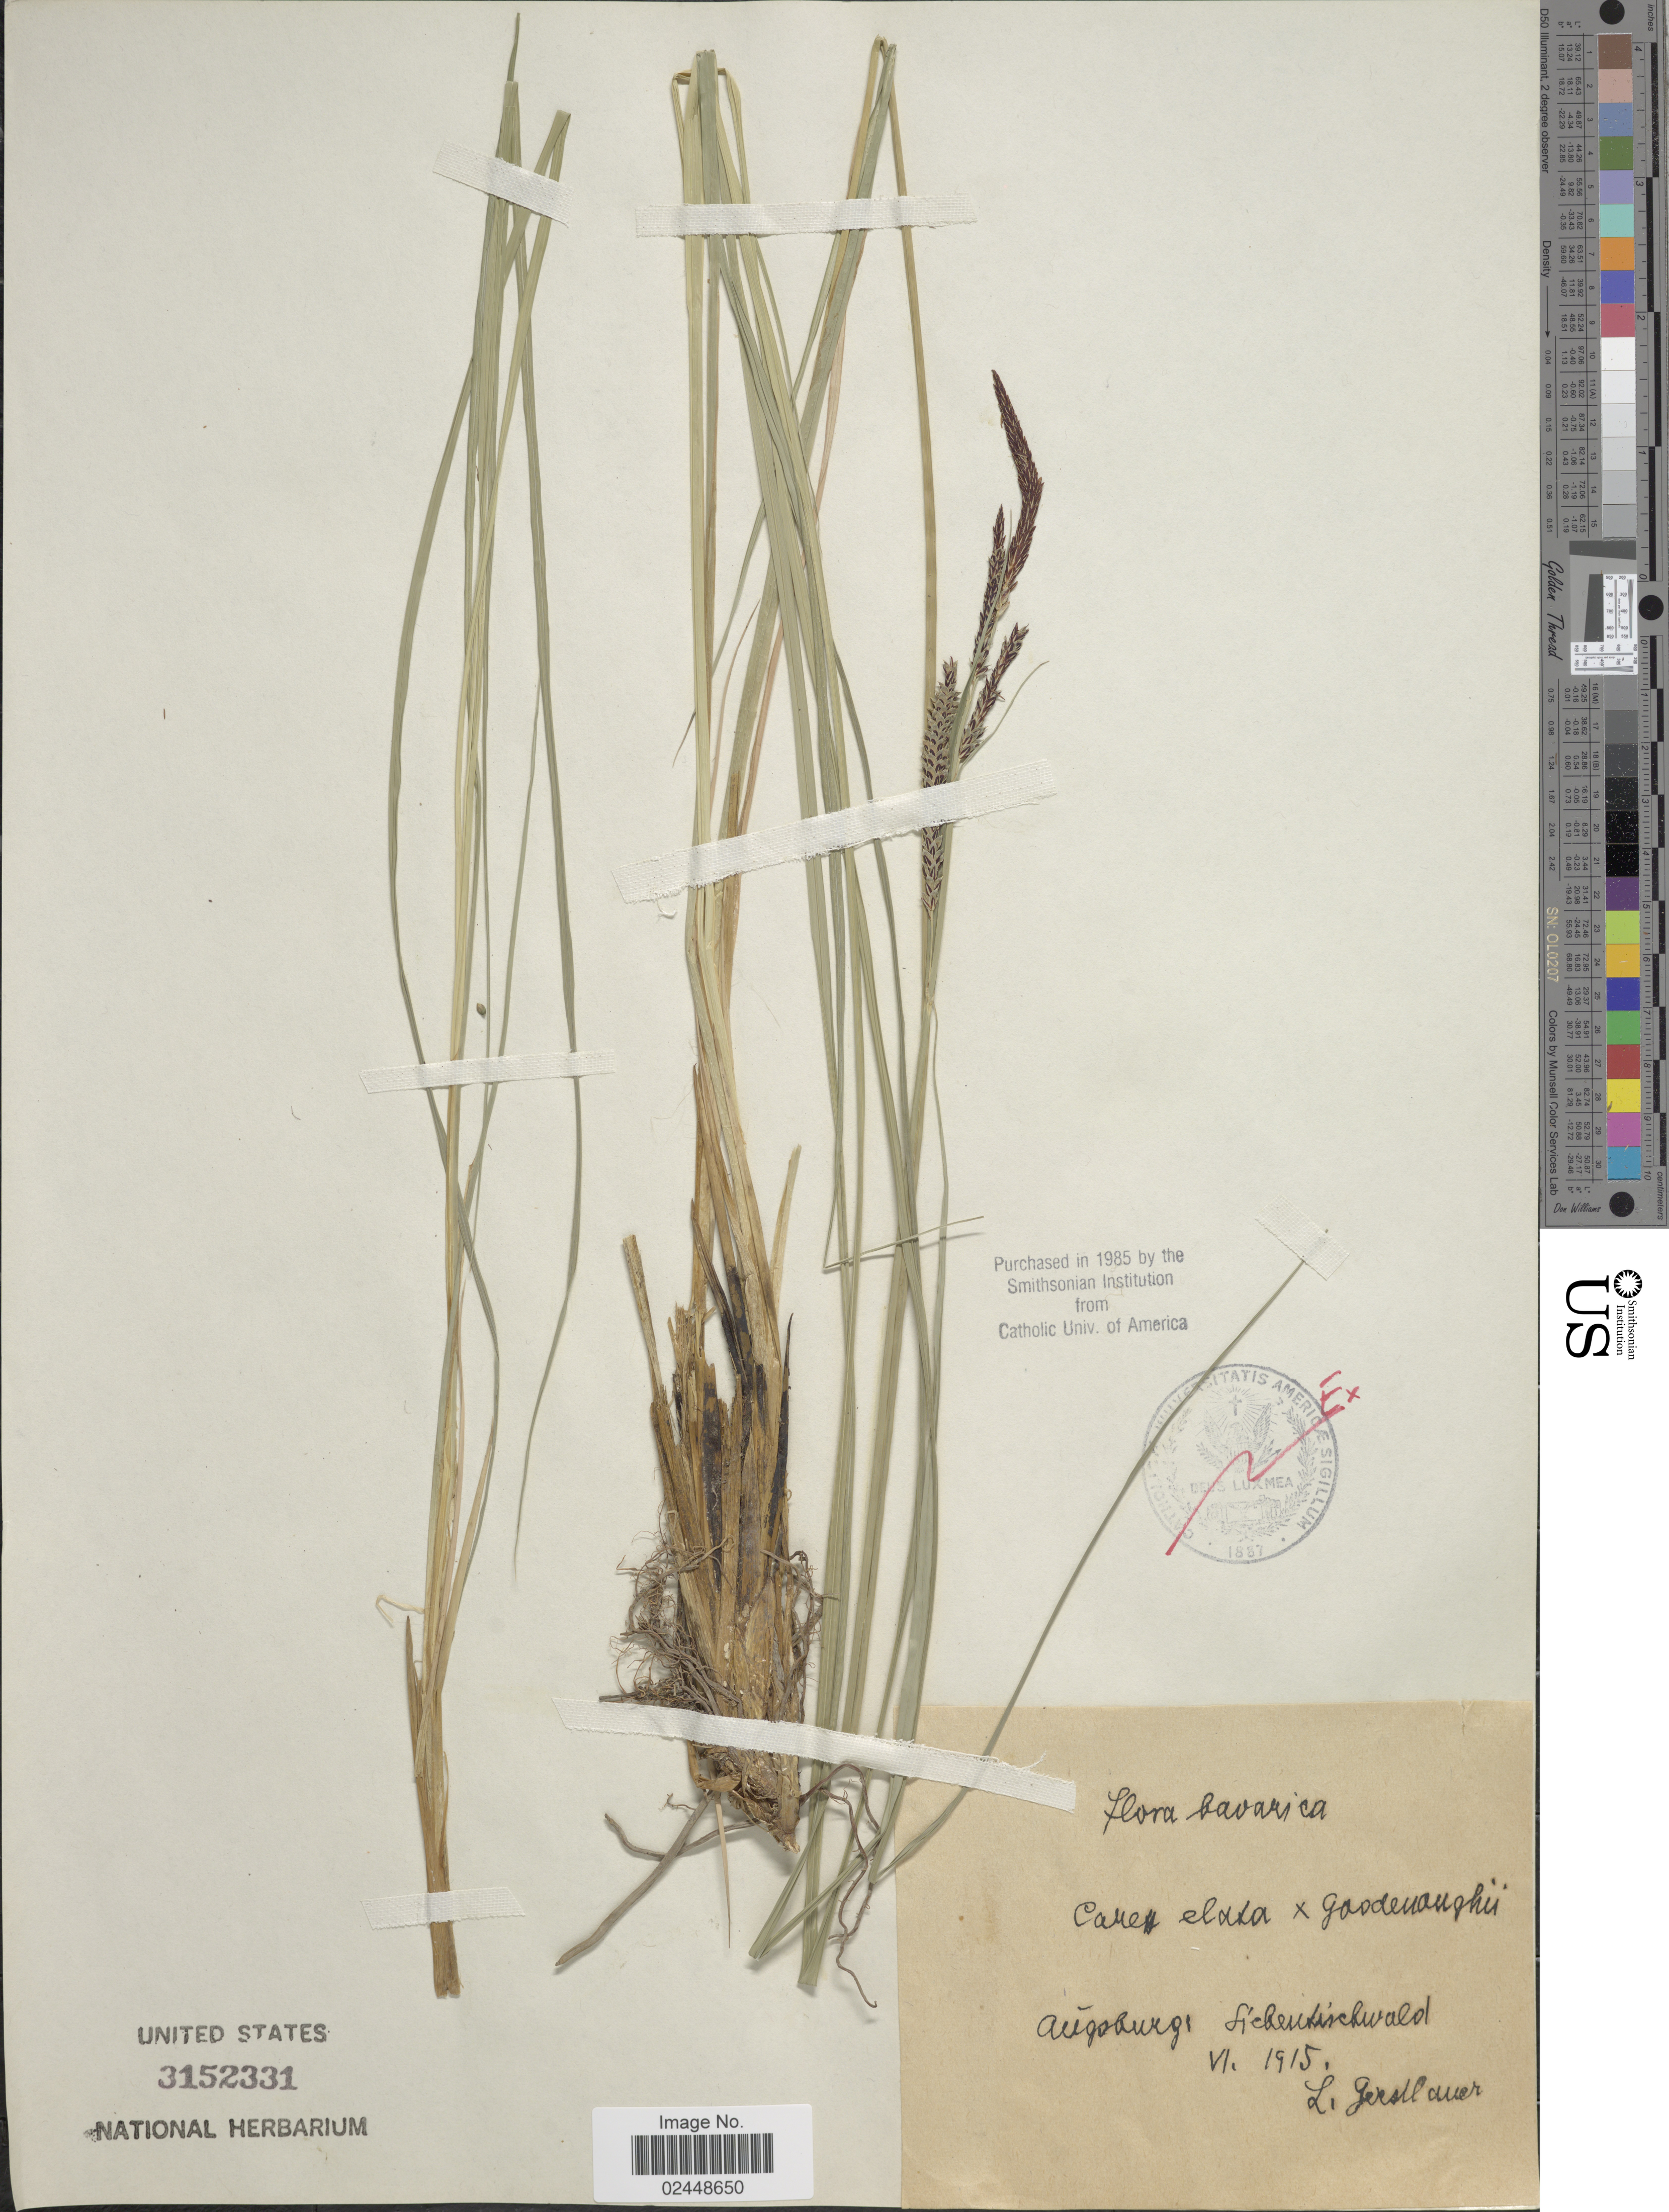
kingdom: Plantae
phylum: Tracheophyta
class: Liliopsida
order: Poales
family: Cyperaceae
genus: Carex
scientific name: Carex elata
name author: All.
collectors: L. Gersslaner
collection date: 1915-06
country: Germany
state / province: Bayern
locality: Bavarica. Augsburge Sichentischwald [interpreted]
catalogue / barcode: US 3152331